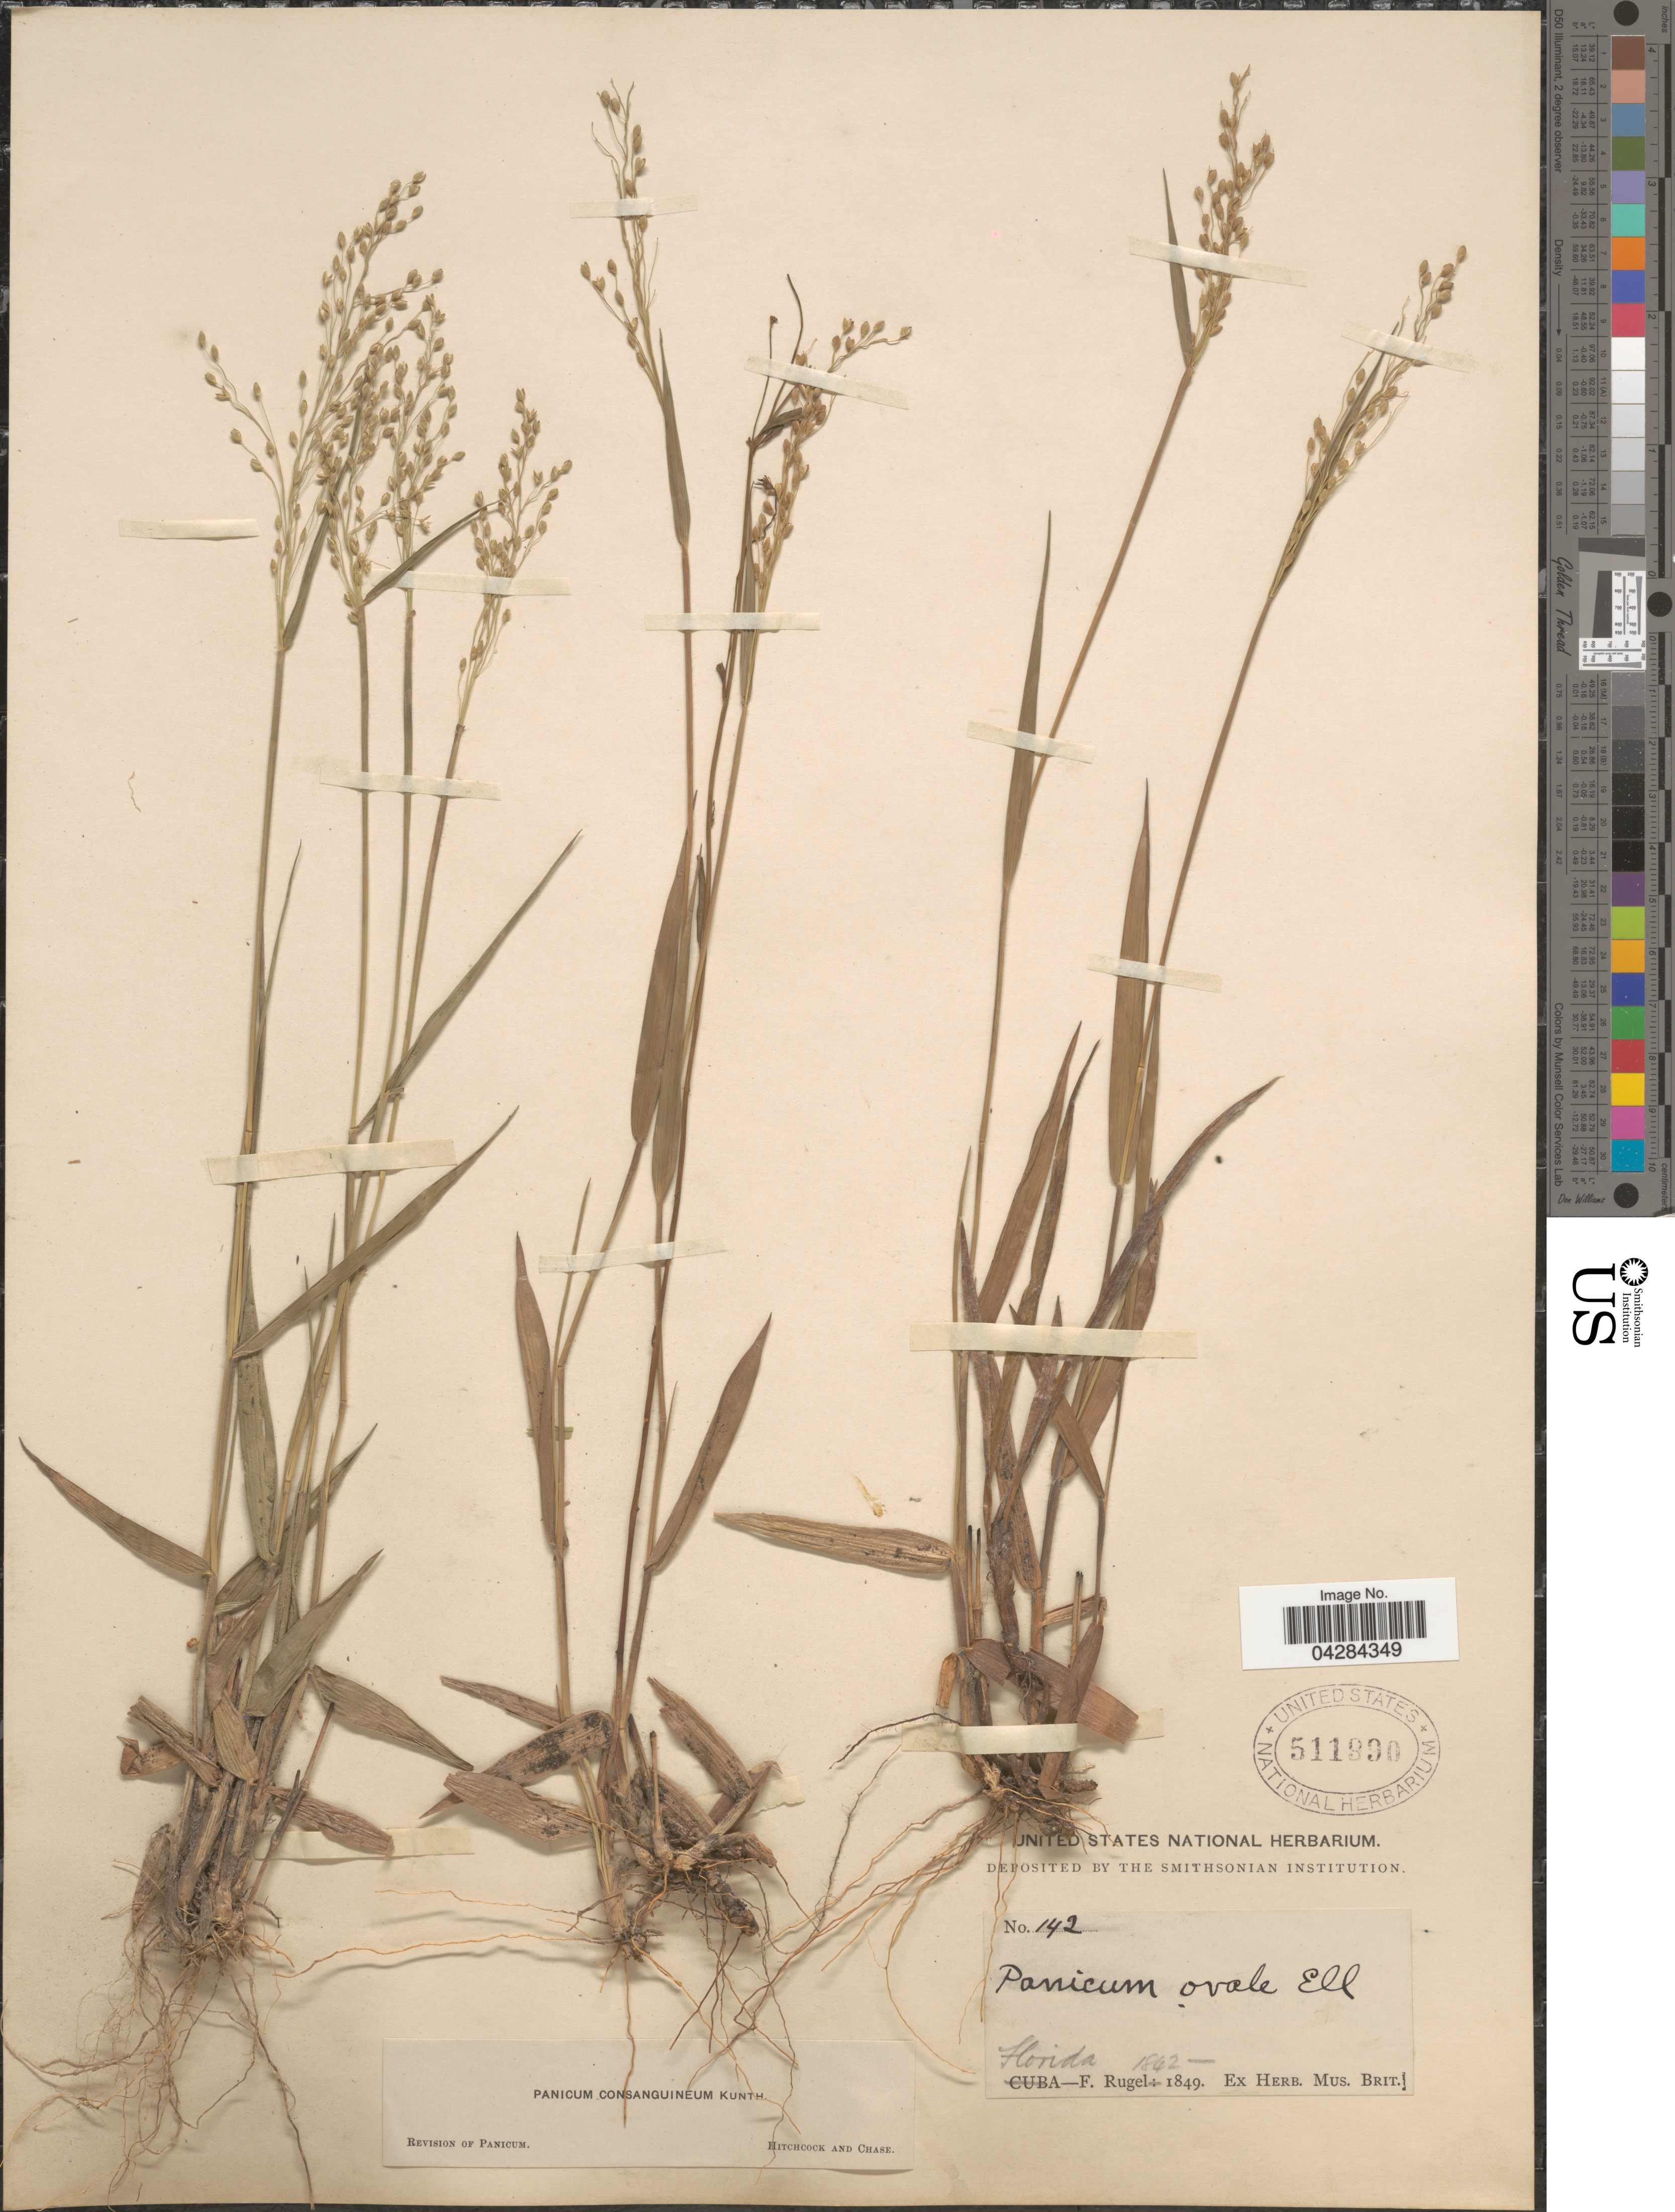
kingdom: Plantae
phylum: Tracheophyta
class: Liliopsida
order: Poales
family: Poaceae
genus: Dichanthelium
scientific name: Dichanthelium ovale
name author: (Elliott) Gould & C.A. Clark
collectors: F. Rugel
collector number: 142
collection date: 1842/1849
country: United States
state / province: Florida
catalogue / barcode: US 511890